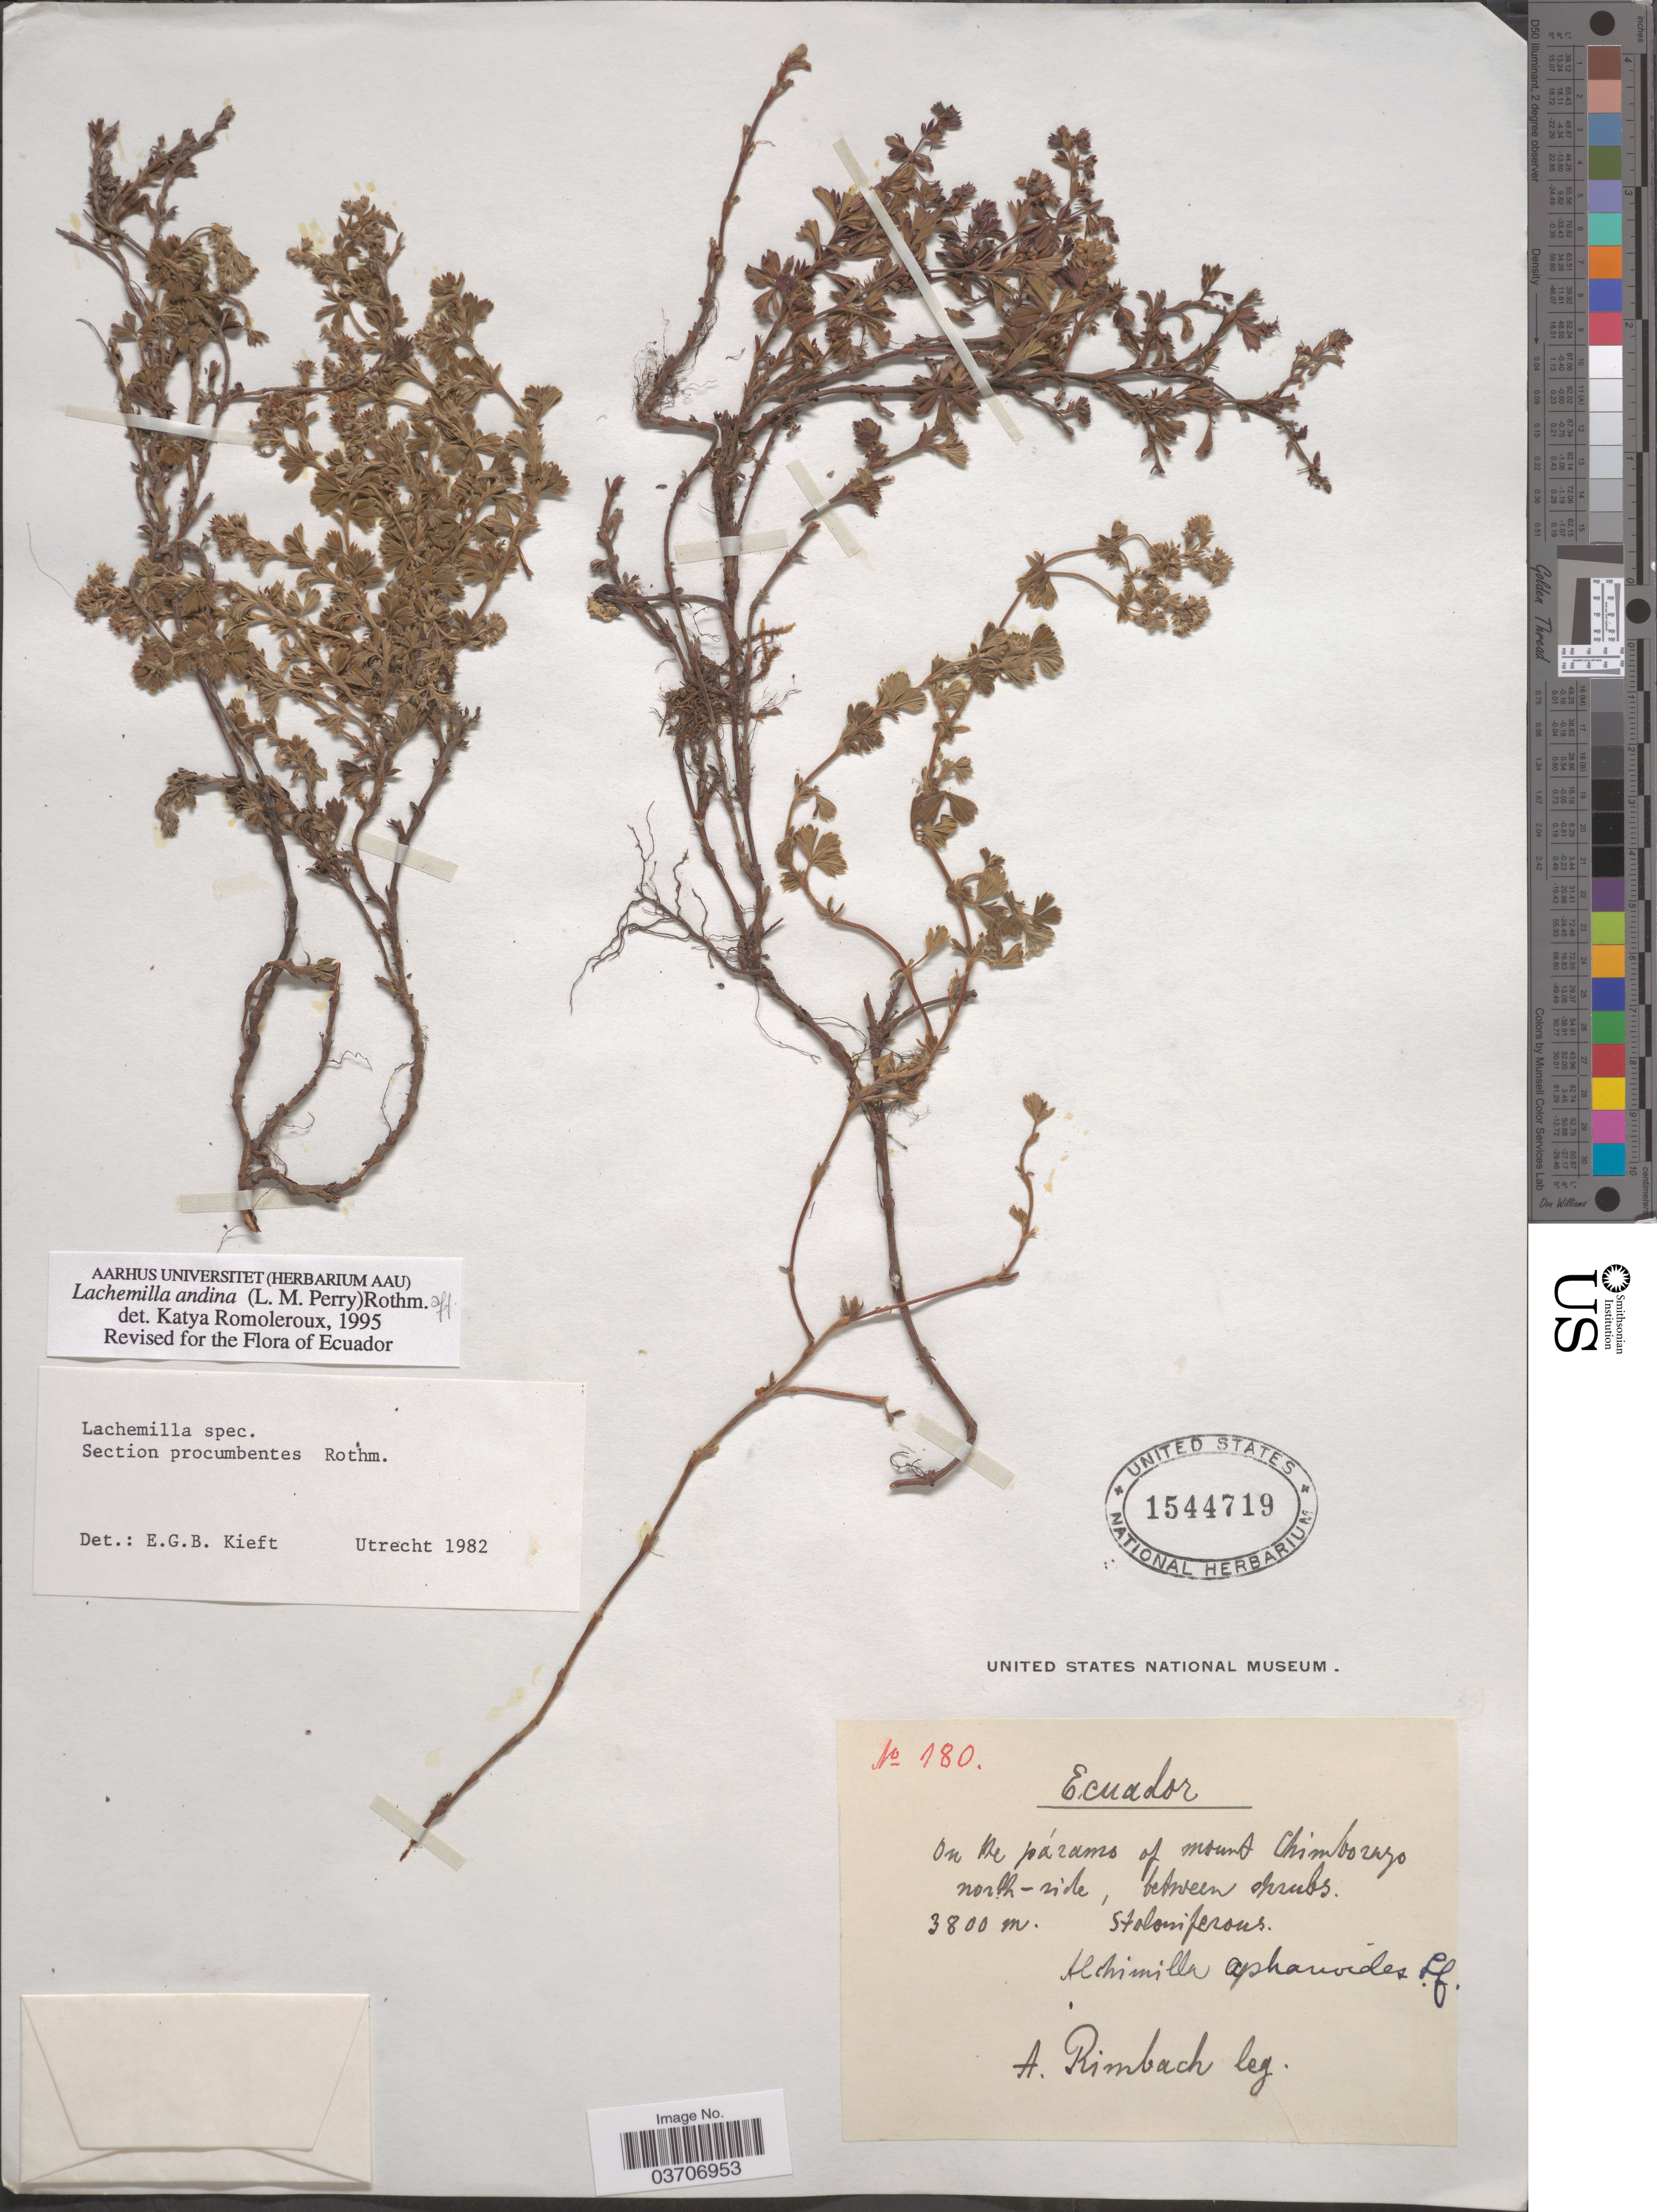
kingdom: Plantae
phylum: Tracheophyta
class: Magnoliopsida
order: Rosales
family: Rosaceae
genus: Lachemilla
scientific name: Lachemilla andina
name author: (L.M. Perry) Rothm.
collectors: A. Rimbach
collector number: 180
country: Ecuador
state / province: Chimborazo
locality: On the páramo of mount Chimborazo north-side.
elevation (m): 3800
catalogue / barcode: US 1544719